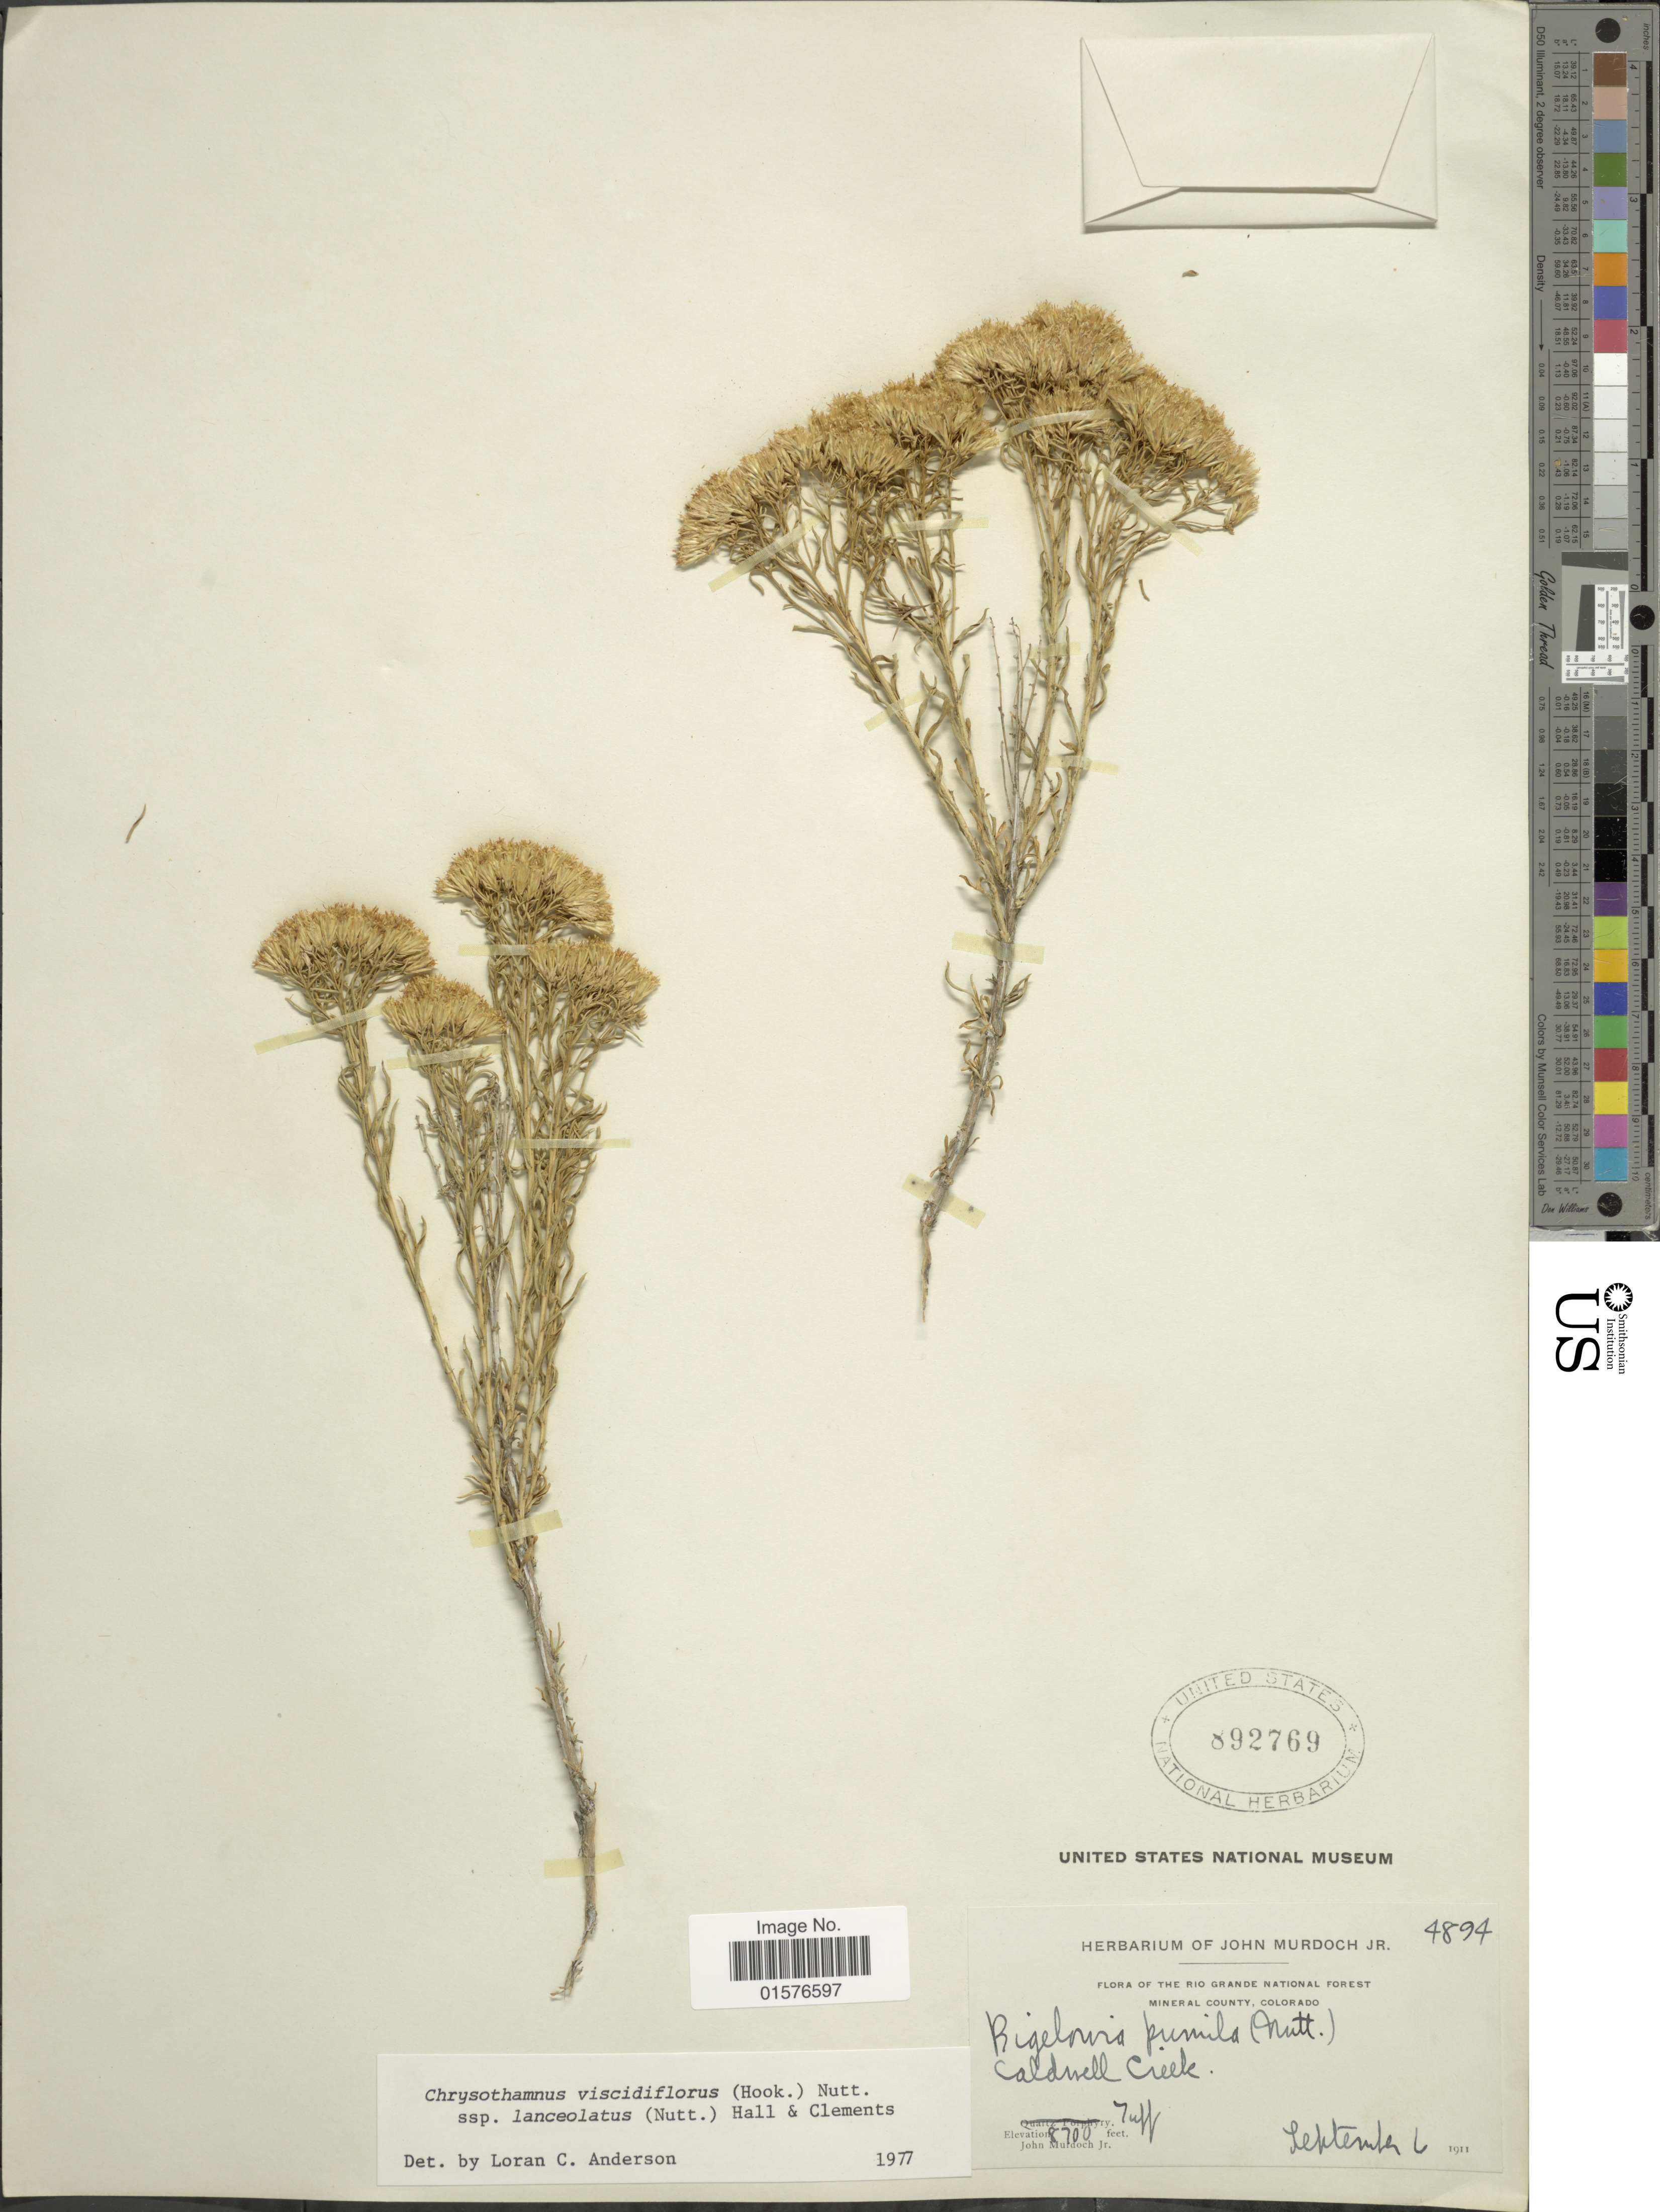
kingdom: Plantae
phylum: Tracheophyta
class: Magnoliopsida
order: Asterales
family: Asteraceae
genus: Chrysothamnus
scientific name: Chrysothamnus viscidiflorus subsp. lanceolatus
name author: (Nutt.) H.M. Hall & Clem.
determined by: Urbatsch, Lowell E., Curator (LSU), Louisiana State University (UNITED STATES)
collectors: J. Murdoch Jr.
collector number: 4894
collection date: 1911-09-06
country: United States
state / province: Colorado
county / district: Mineral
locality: The Rio Grande National Forest Mineral County, Caldwell Creek.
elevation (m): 2652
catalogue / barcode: US 892769